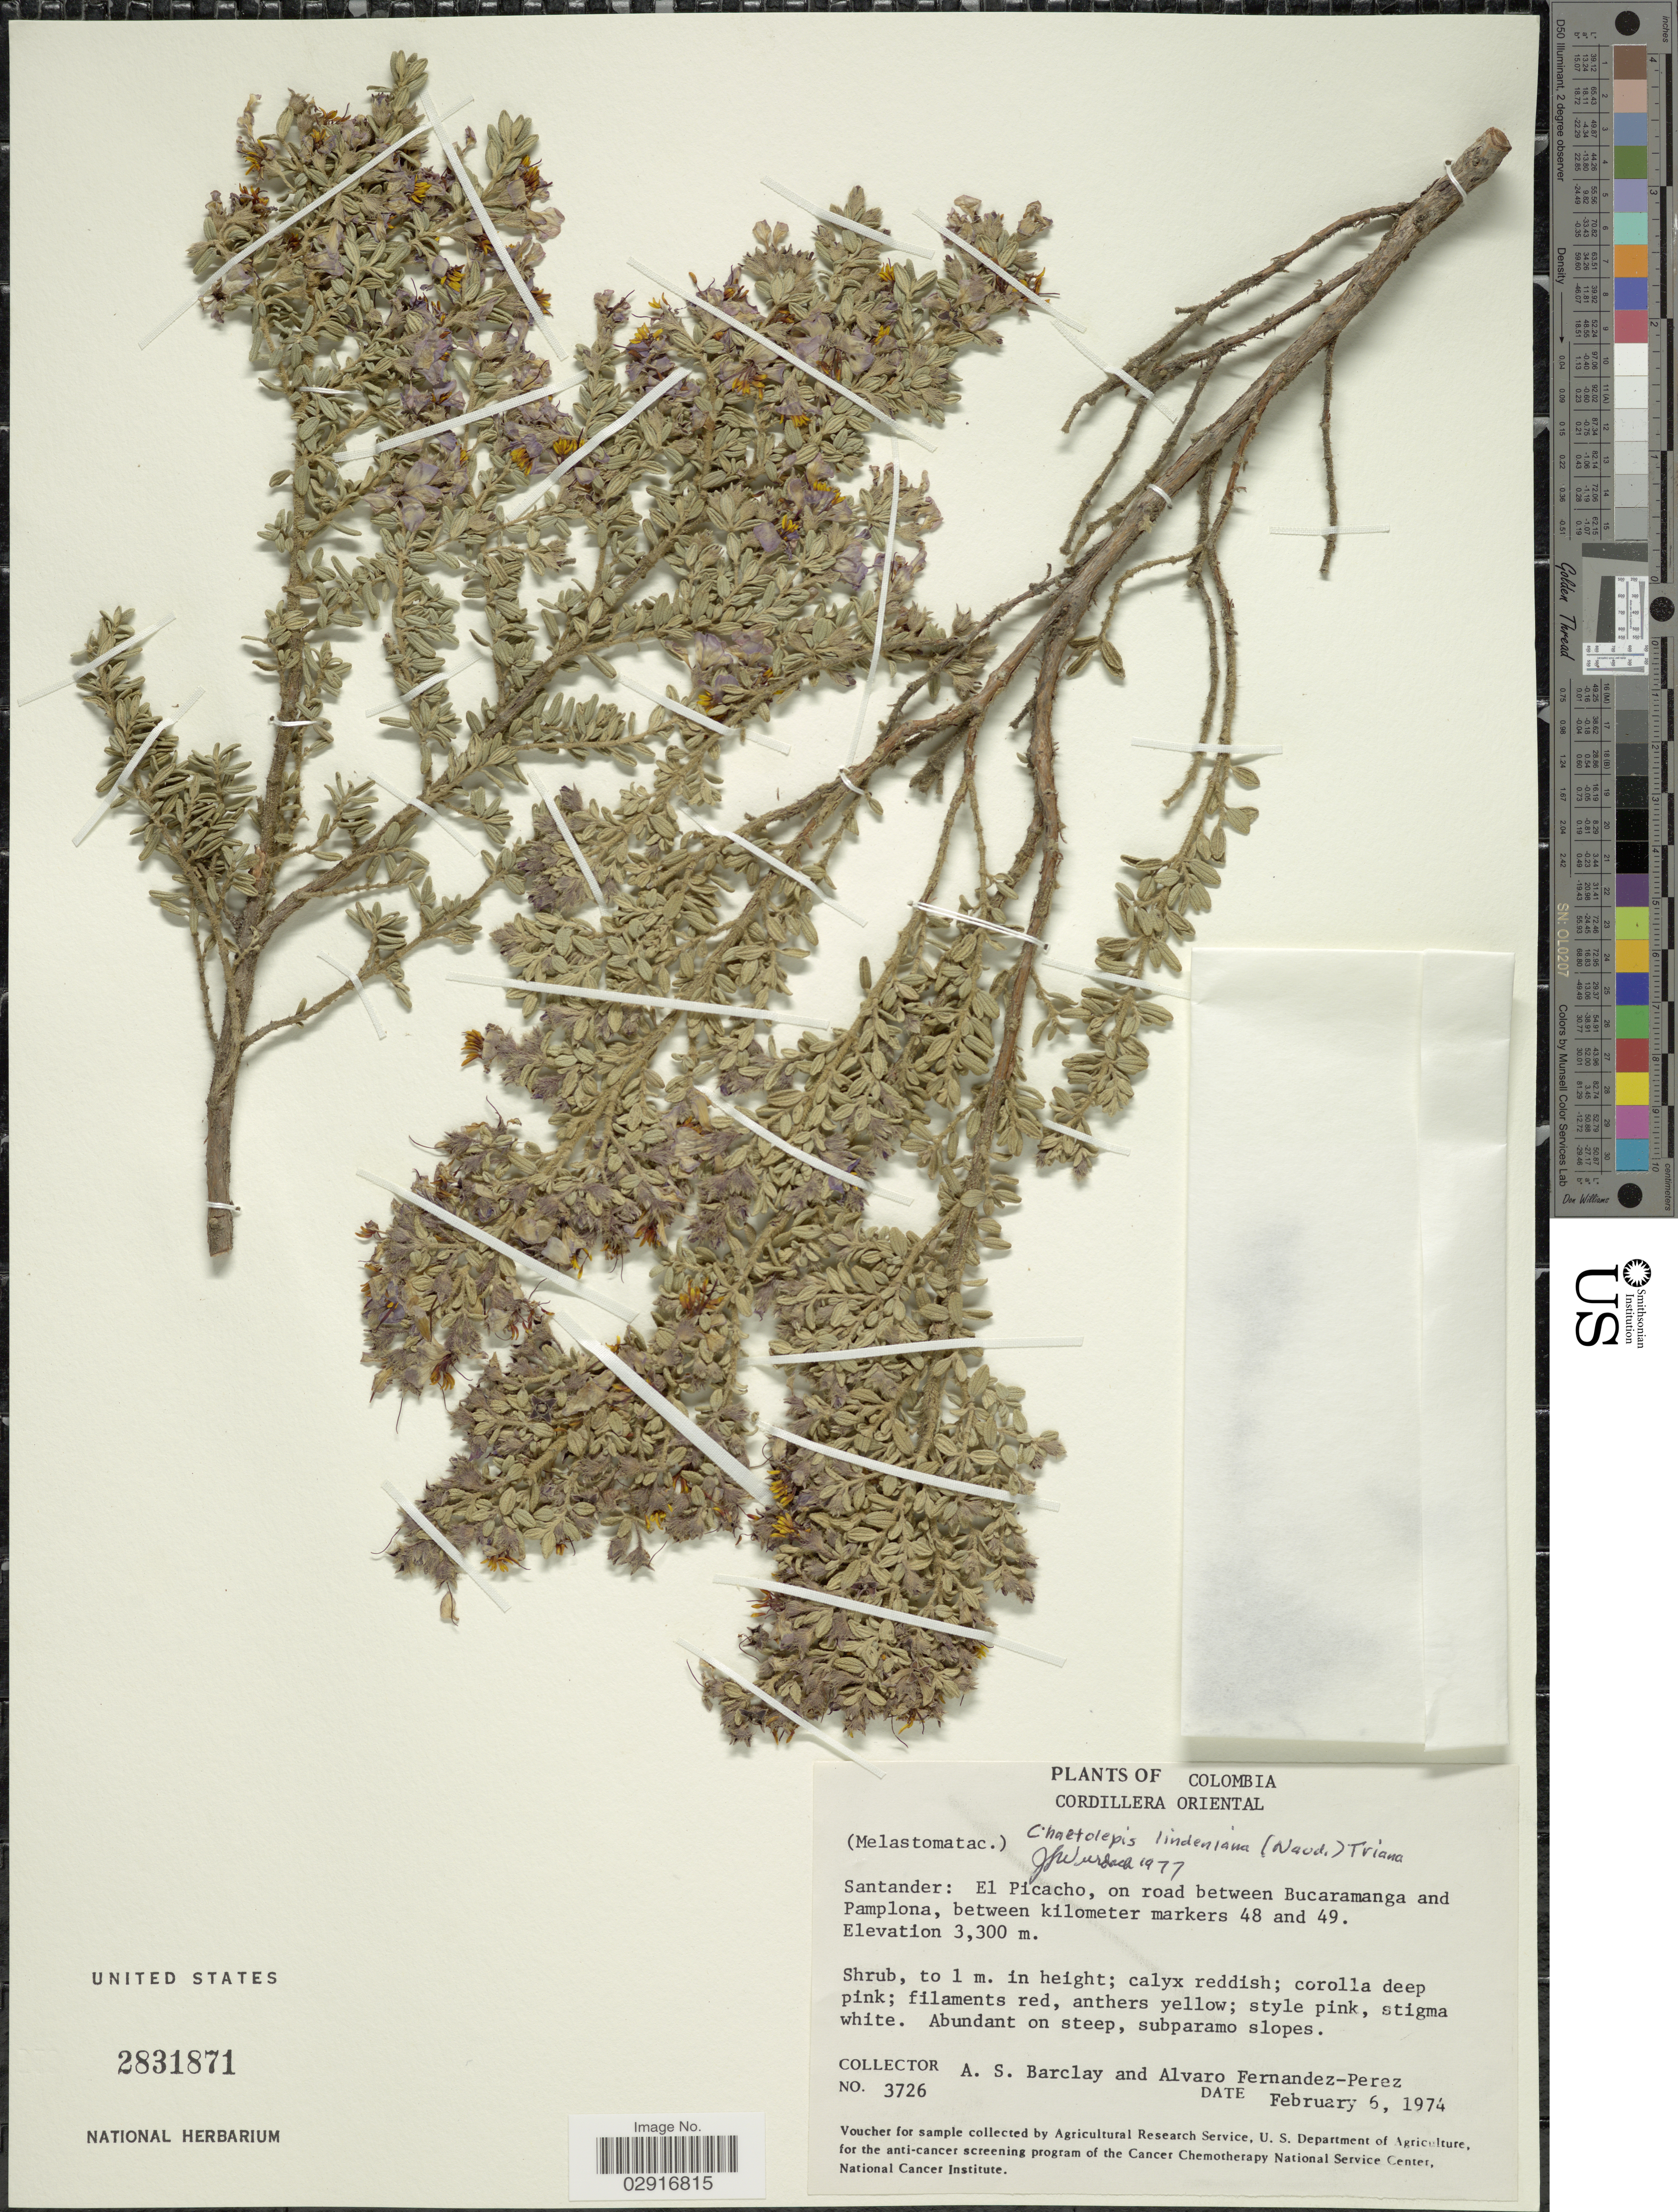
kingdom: Plantae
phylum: Tracheophyta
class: Magnoliopsida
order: Myrtales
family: Melastomataceae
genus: Chaetolepis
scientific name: Chaetolepis lindeniana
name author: (Naudin) Triana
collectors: A. S. Barclay & A. Fernández-Pérez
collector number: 3726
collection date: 1974-02-06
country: Colombia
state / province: Santander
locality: Cordillera Oriental. El Picacho, on road between Bucaramanga and Pamplona, between kilometer markers 48 and 49.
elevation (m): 3300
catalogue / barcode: US 2831871